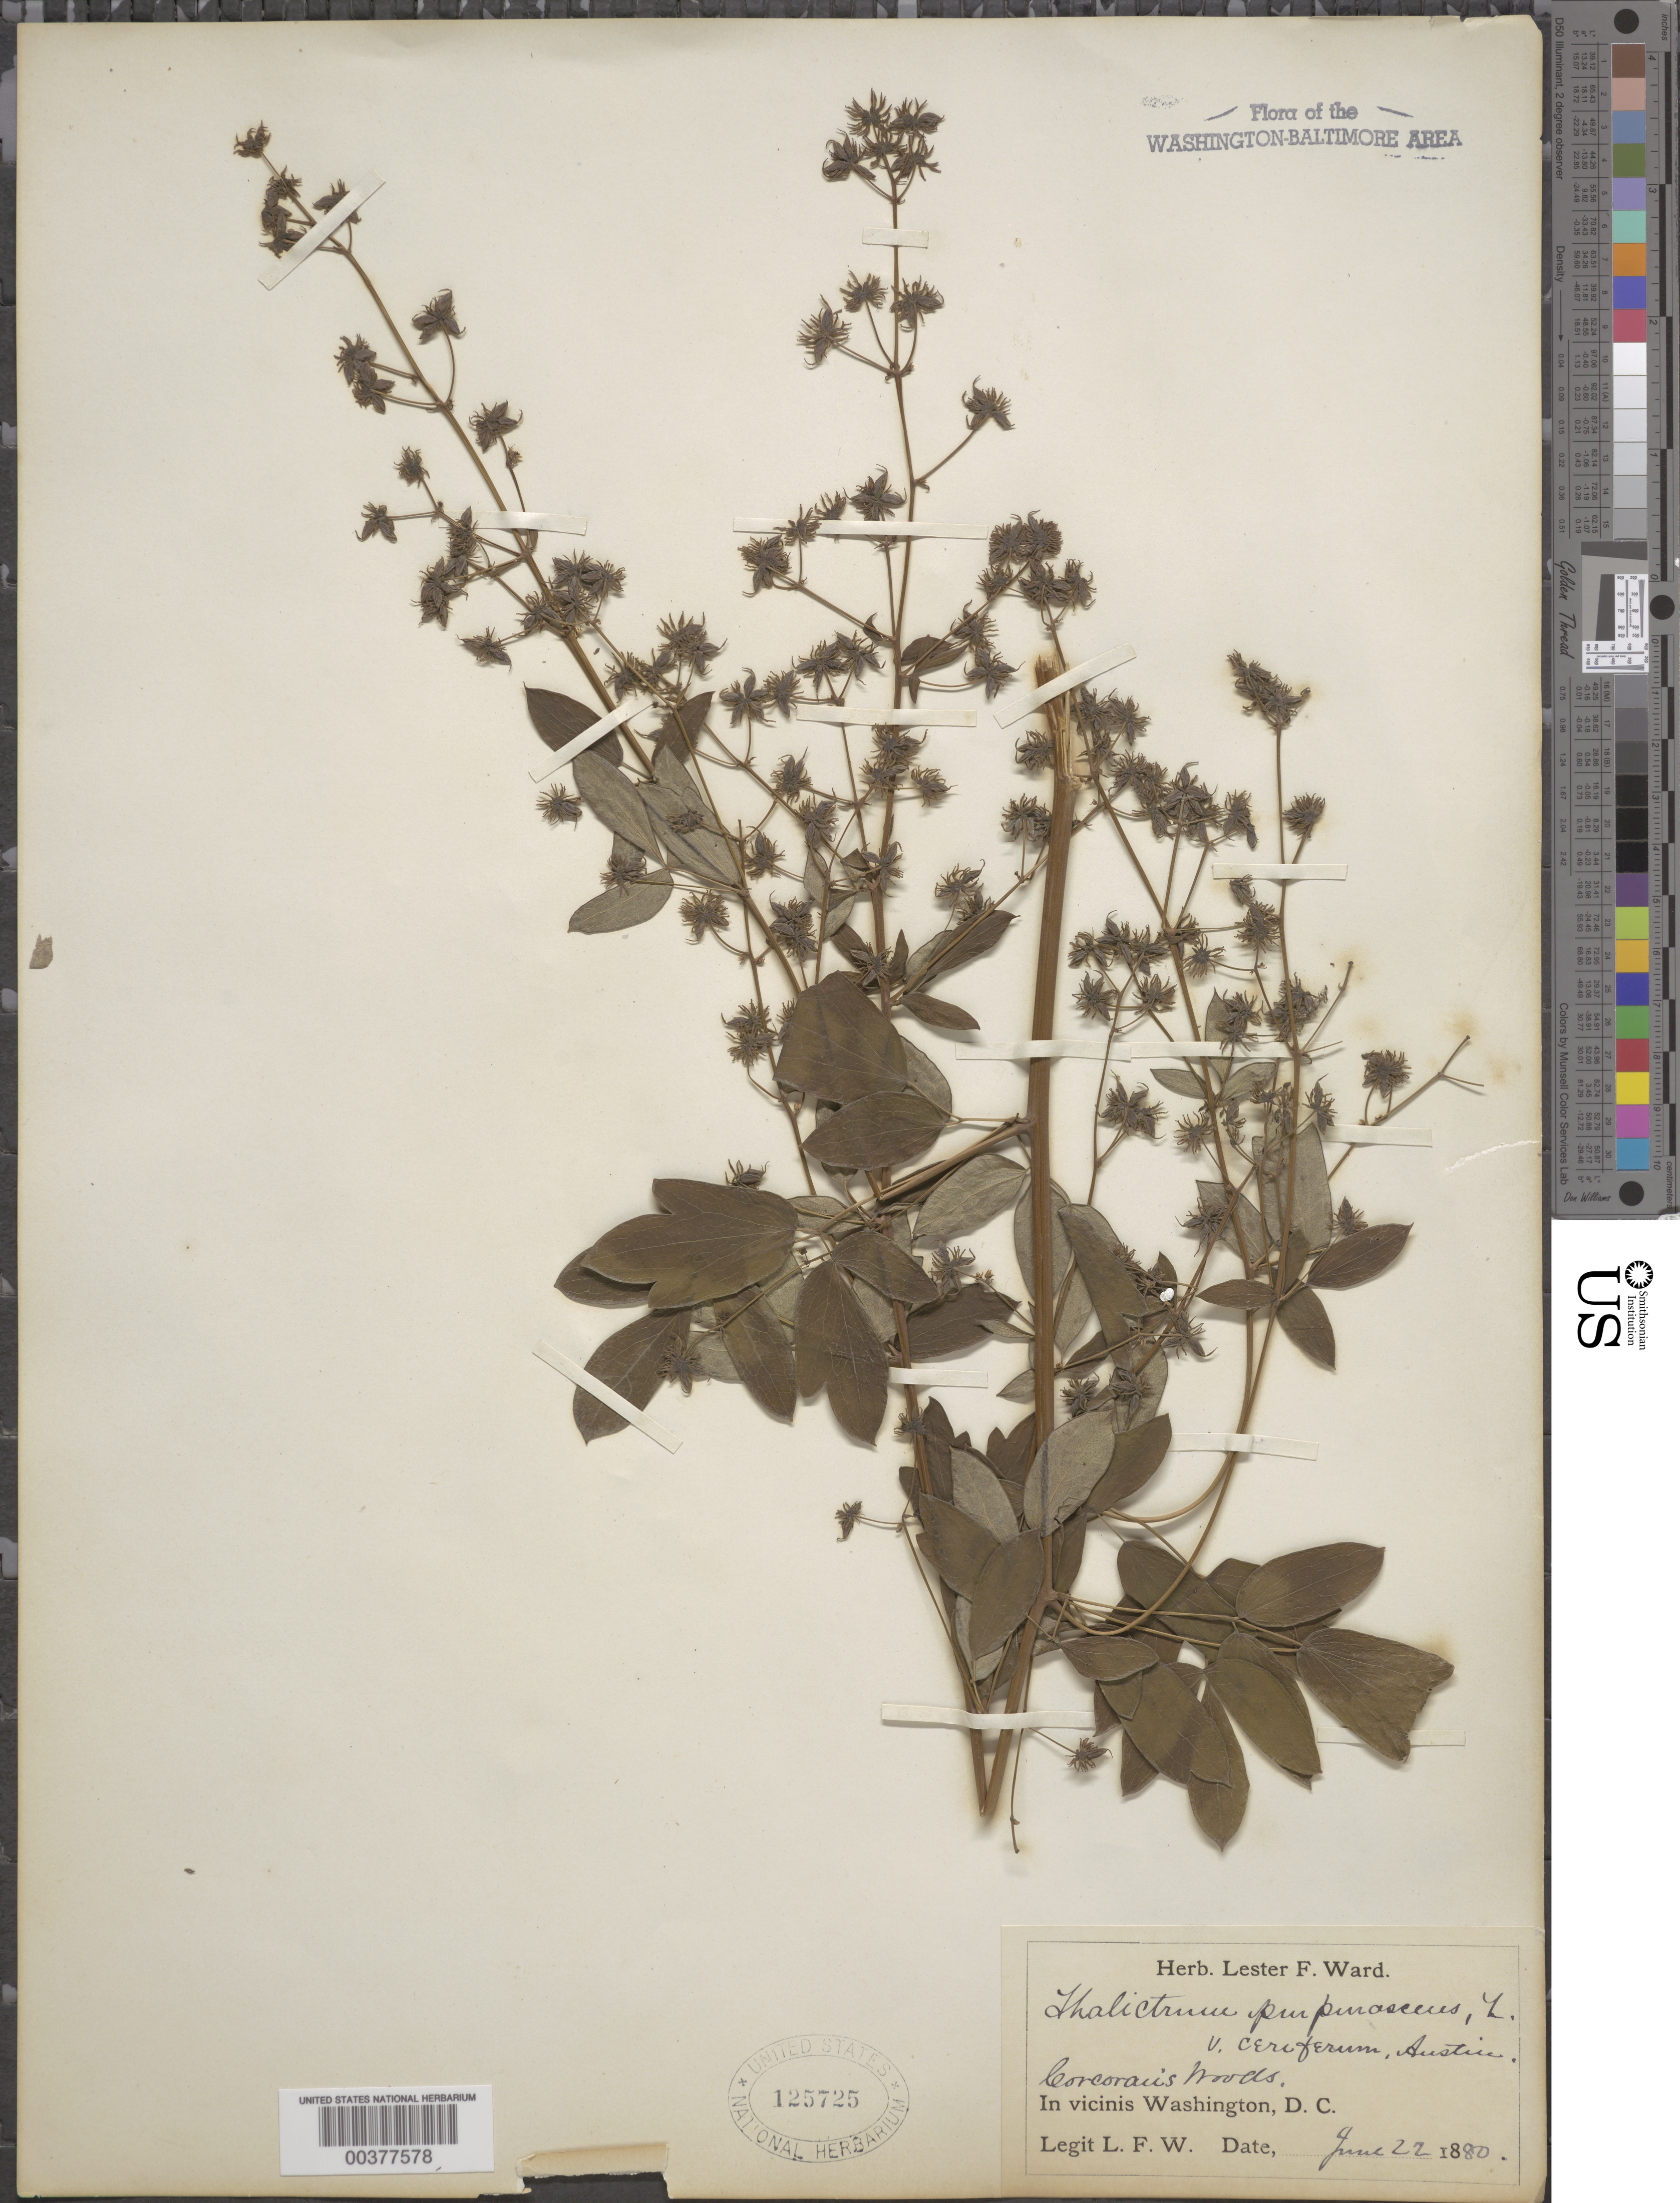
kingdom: Plantae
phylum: Tracheophyta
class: Magnoliopsida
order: Ranunculales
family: Ranunculaceae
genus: Thalictrum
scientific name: Thalictrum amphibolum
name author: Greene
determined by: Strong, Mark T., (BOT), Smithsonian Institution - National Museum of Natural History (UNITED STATES)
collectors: L. F. Ward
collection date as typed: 22 Jun 1880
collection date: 1880-06-22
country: United States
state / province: District of Columbia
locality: Corcorans Woods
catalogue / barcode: US 125725